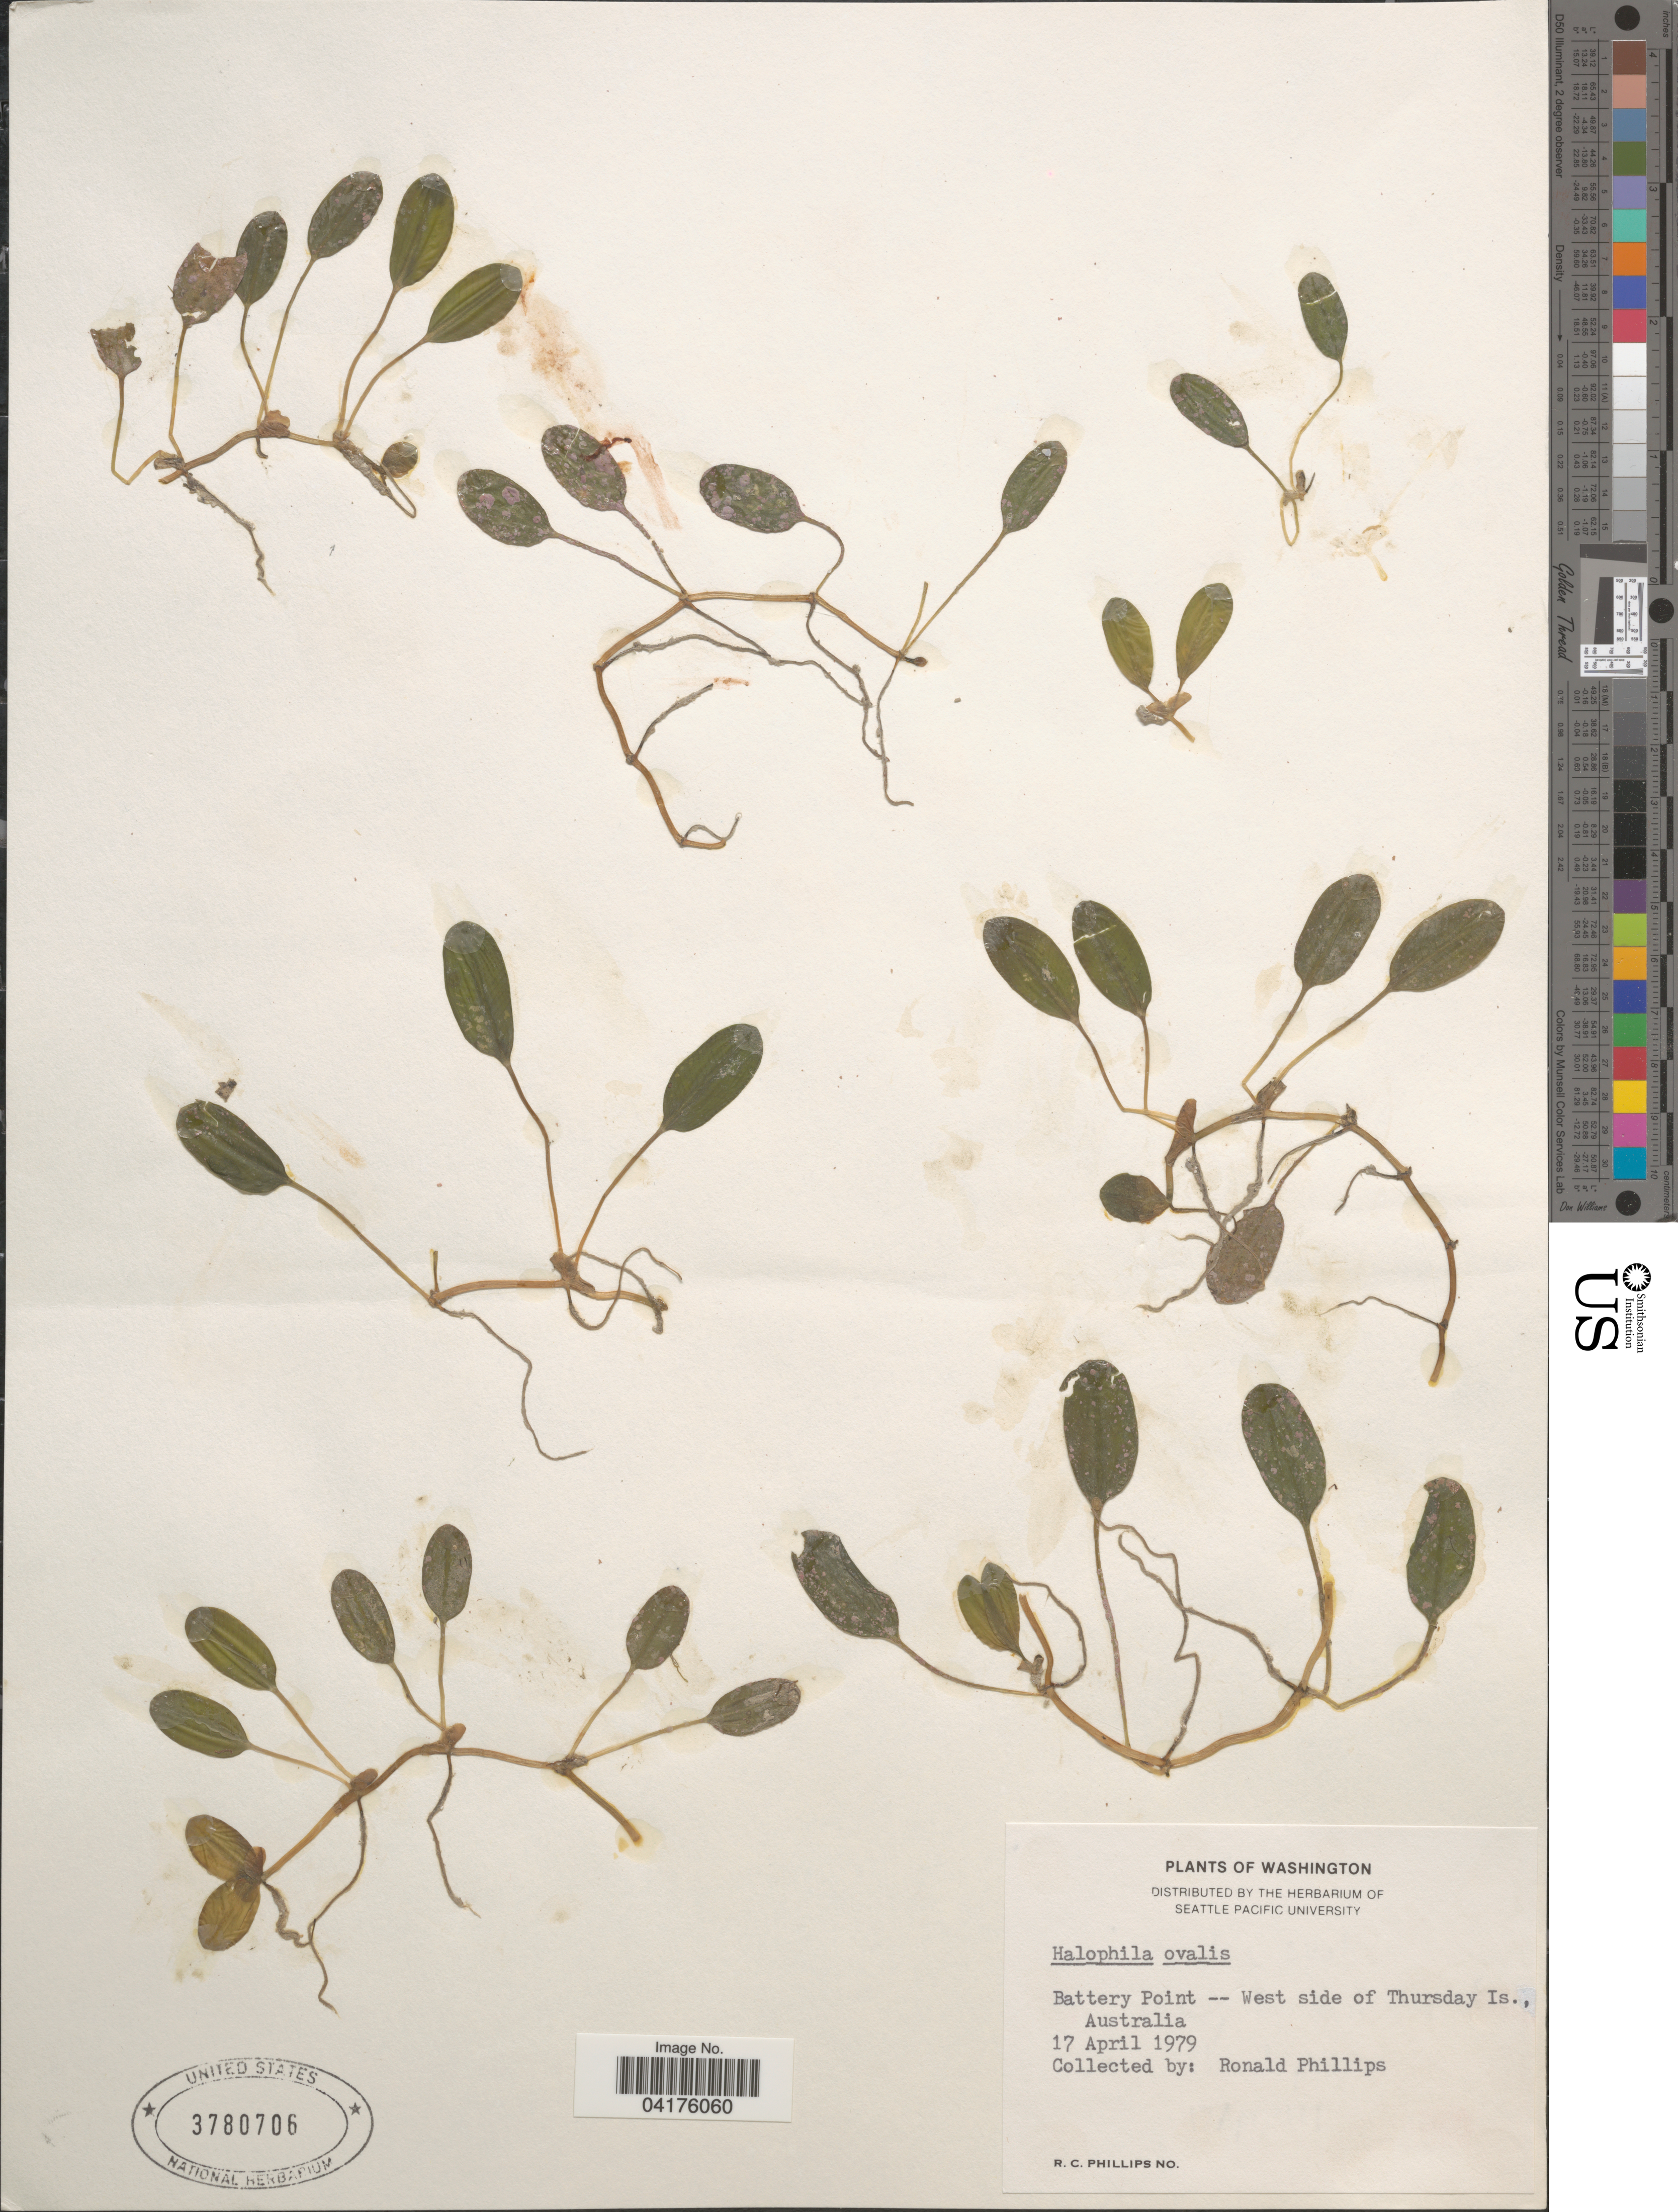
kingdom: Plantae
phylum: Tracheophyta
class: Liliopsida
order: Alismatales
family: Hydrocharitaceae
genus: Halophila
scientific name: Halophila ovalis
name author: (R. Br.) Hook. f.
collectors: R. C. Phillips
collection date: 1979-04-17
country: Australia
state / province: Queensland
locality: Battery Point -- West side of Thursday Is.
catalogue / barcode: US 3780706